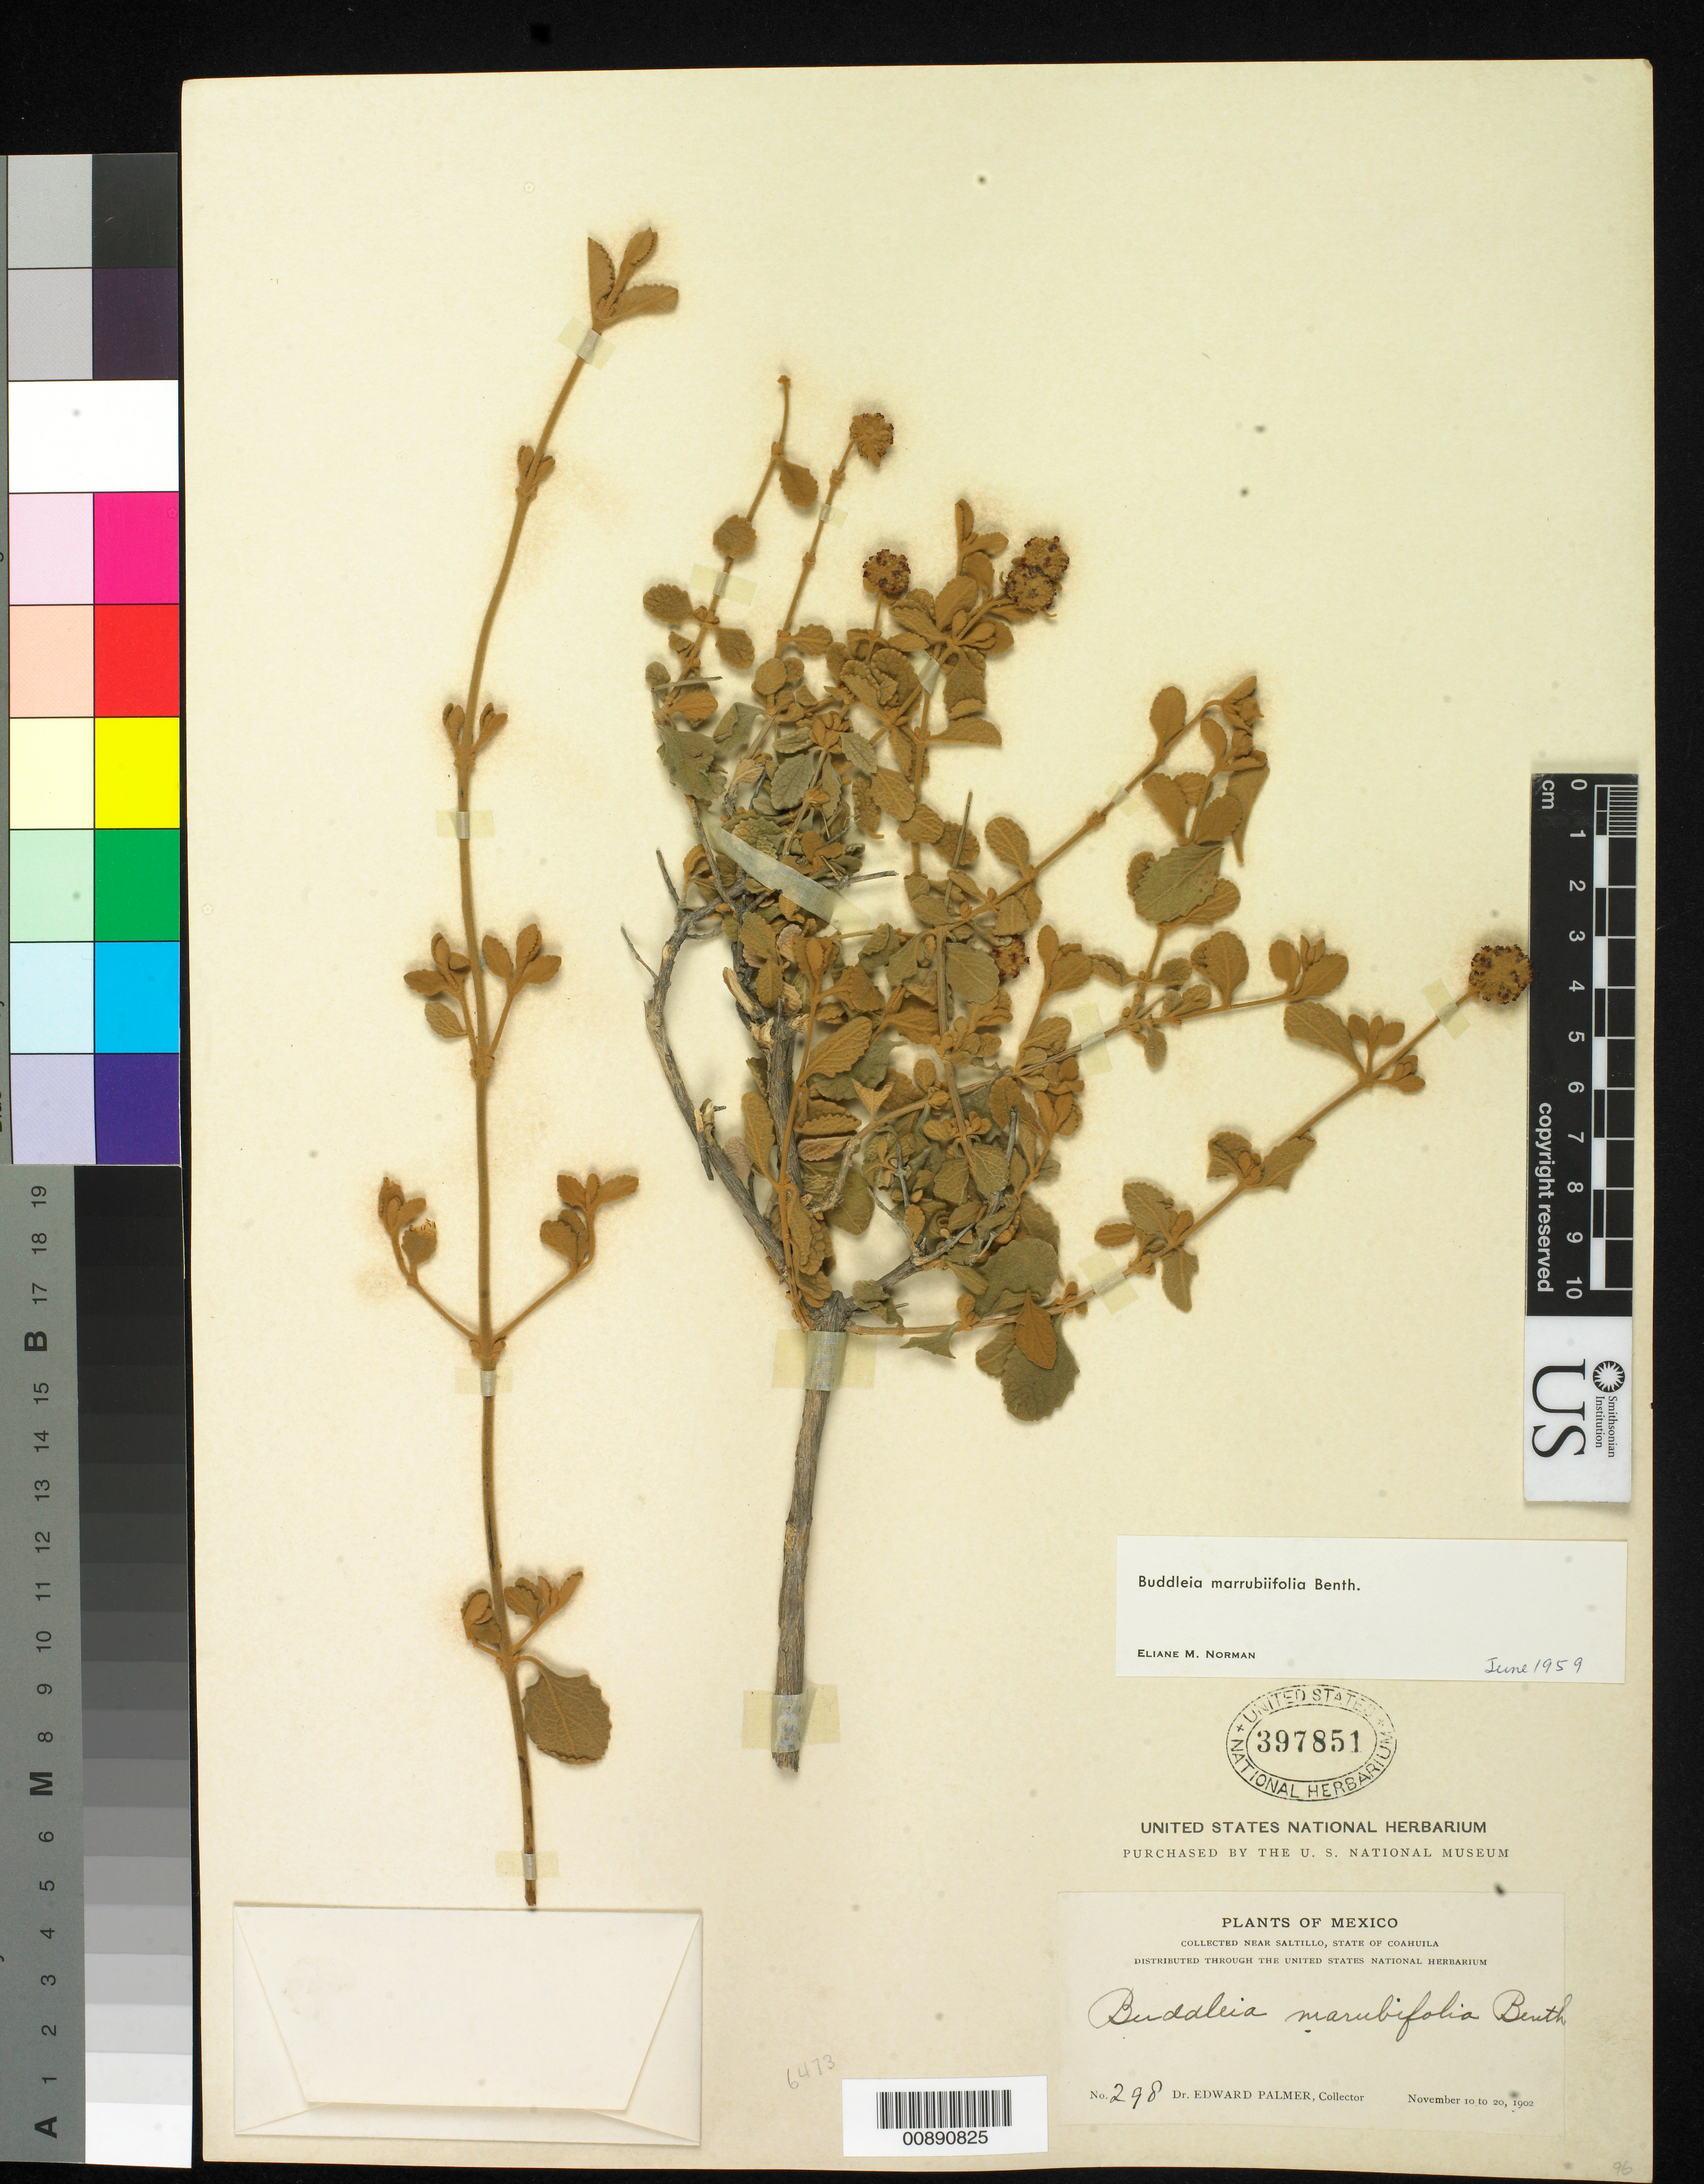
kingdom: Plantae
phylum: Tracheophyta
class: Magnoliopsida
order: Lamiales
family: Scrophulariaceae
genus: Buddleja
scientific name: Buddleja marrubiifolia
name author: Benth.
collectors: E. Palmer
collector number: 298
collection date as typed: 10 Nov 1902 to 20 Nov 1902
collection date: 1902-11-10/1902-11-20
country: Mexico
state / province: Coahuila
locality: Near Saltillo, Coahuila.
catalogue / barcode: US 397851